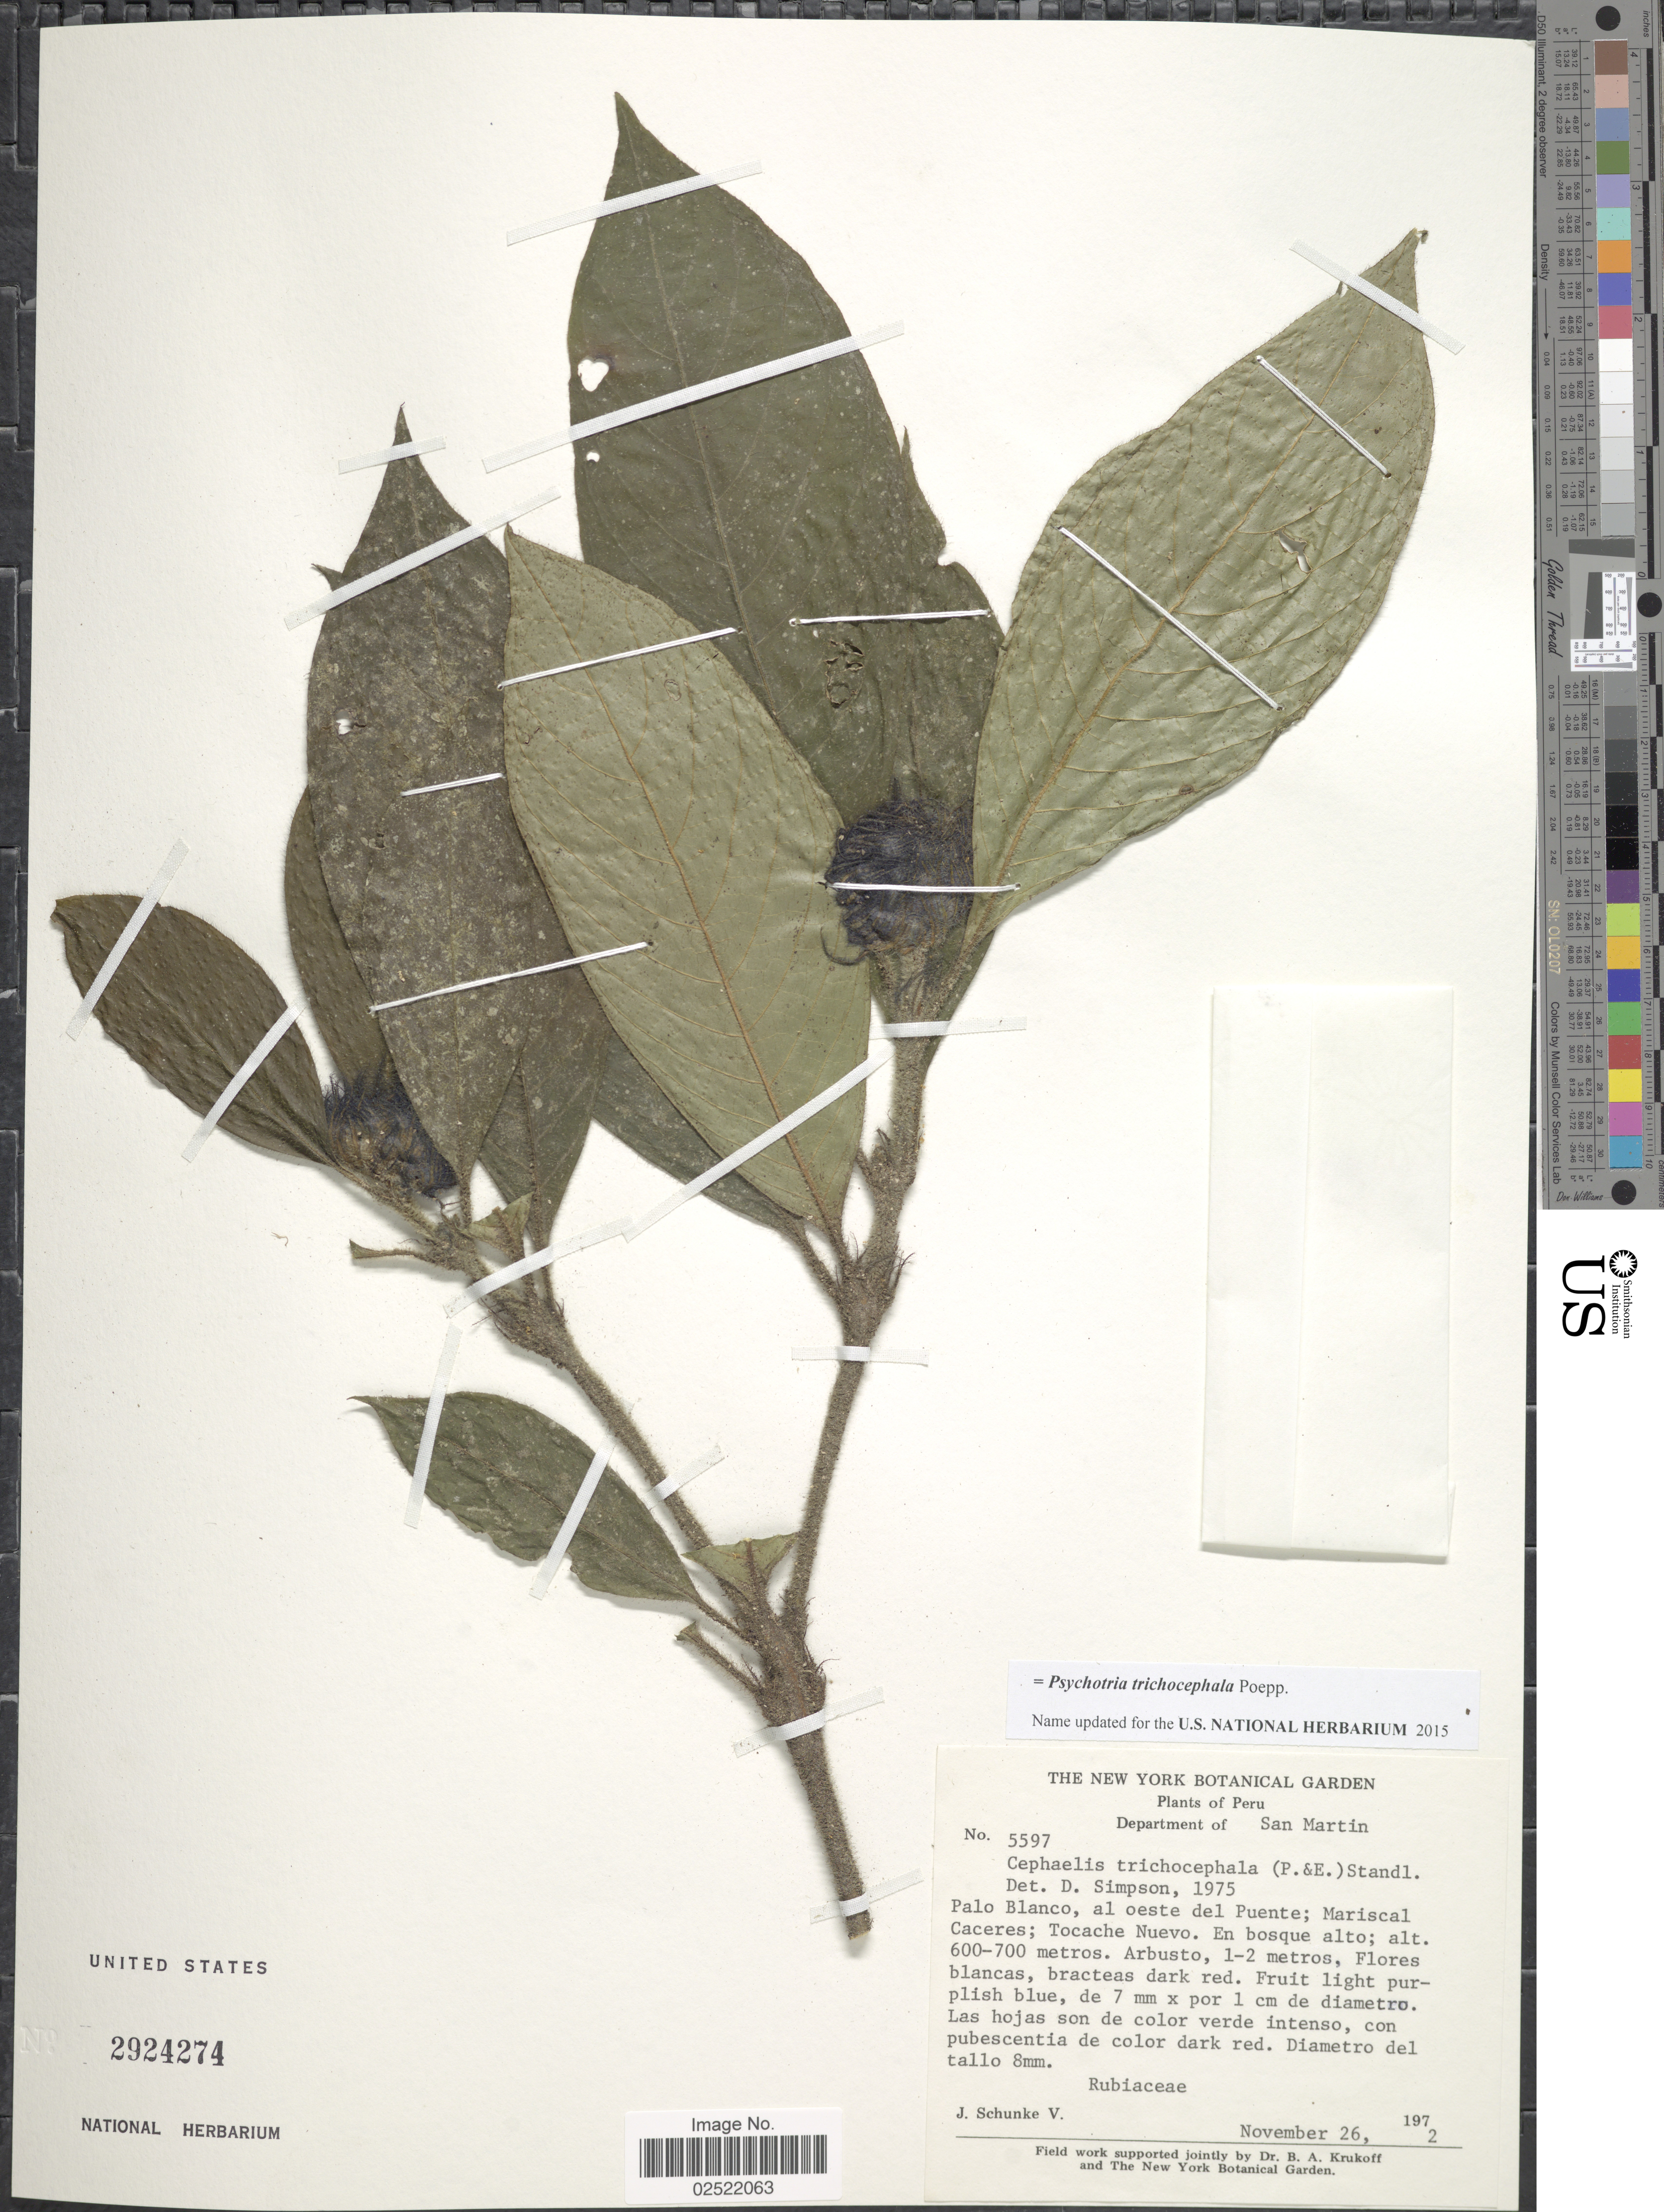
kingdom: Plantae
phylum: Tracheophyta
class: Magnoliopsida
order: Gentianales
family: Rubiaceae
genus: Psychotria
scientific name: Psychotria trichocephala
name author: Poepp.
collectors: J. Schunke Vigo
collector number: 5597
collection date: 1972-11-26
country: Peru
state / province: San Martín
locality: Department of San Martin. Palo Blanco, al oeste de Puente; Mariscal Caceres; Tocache Nuevo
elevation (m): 600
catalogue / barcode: US 2924274